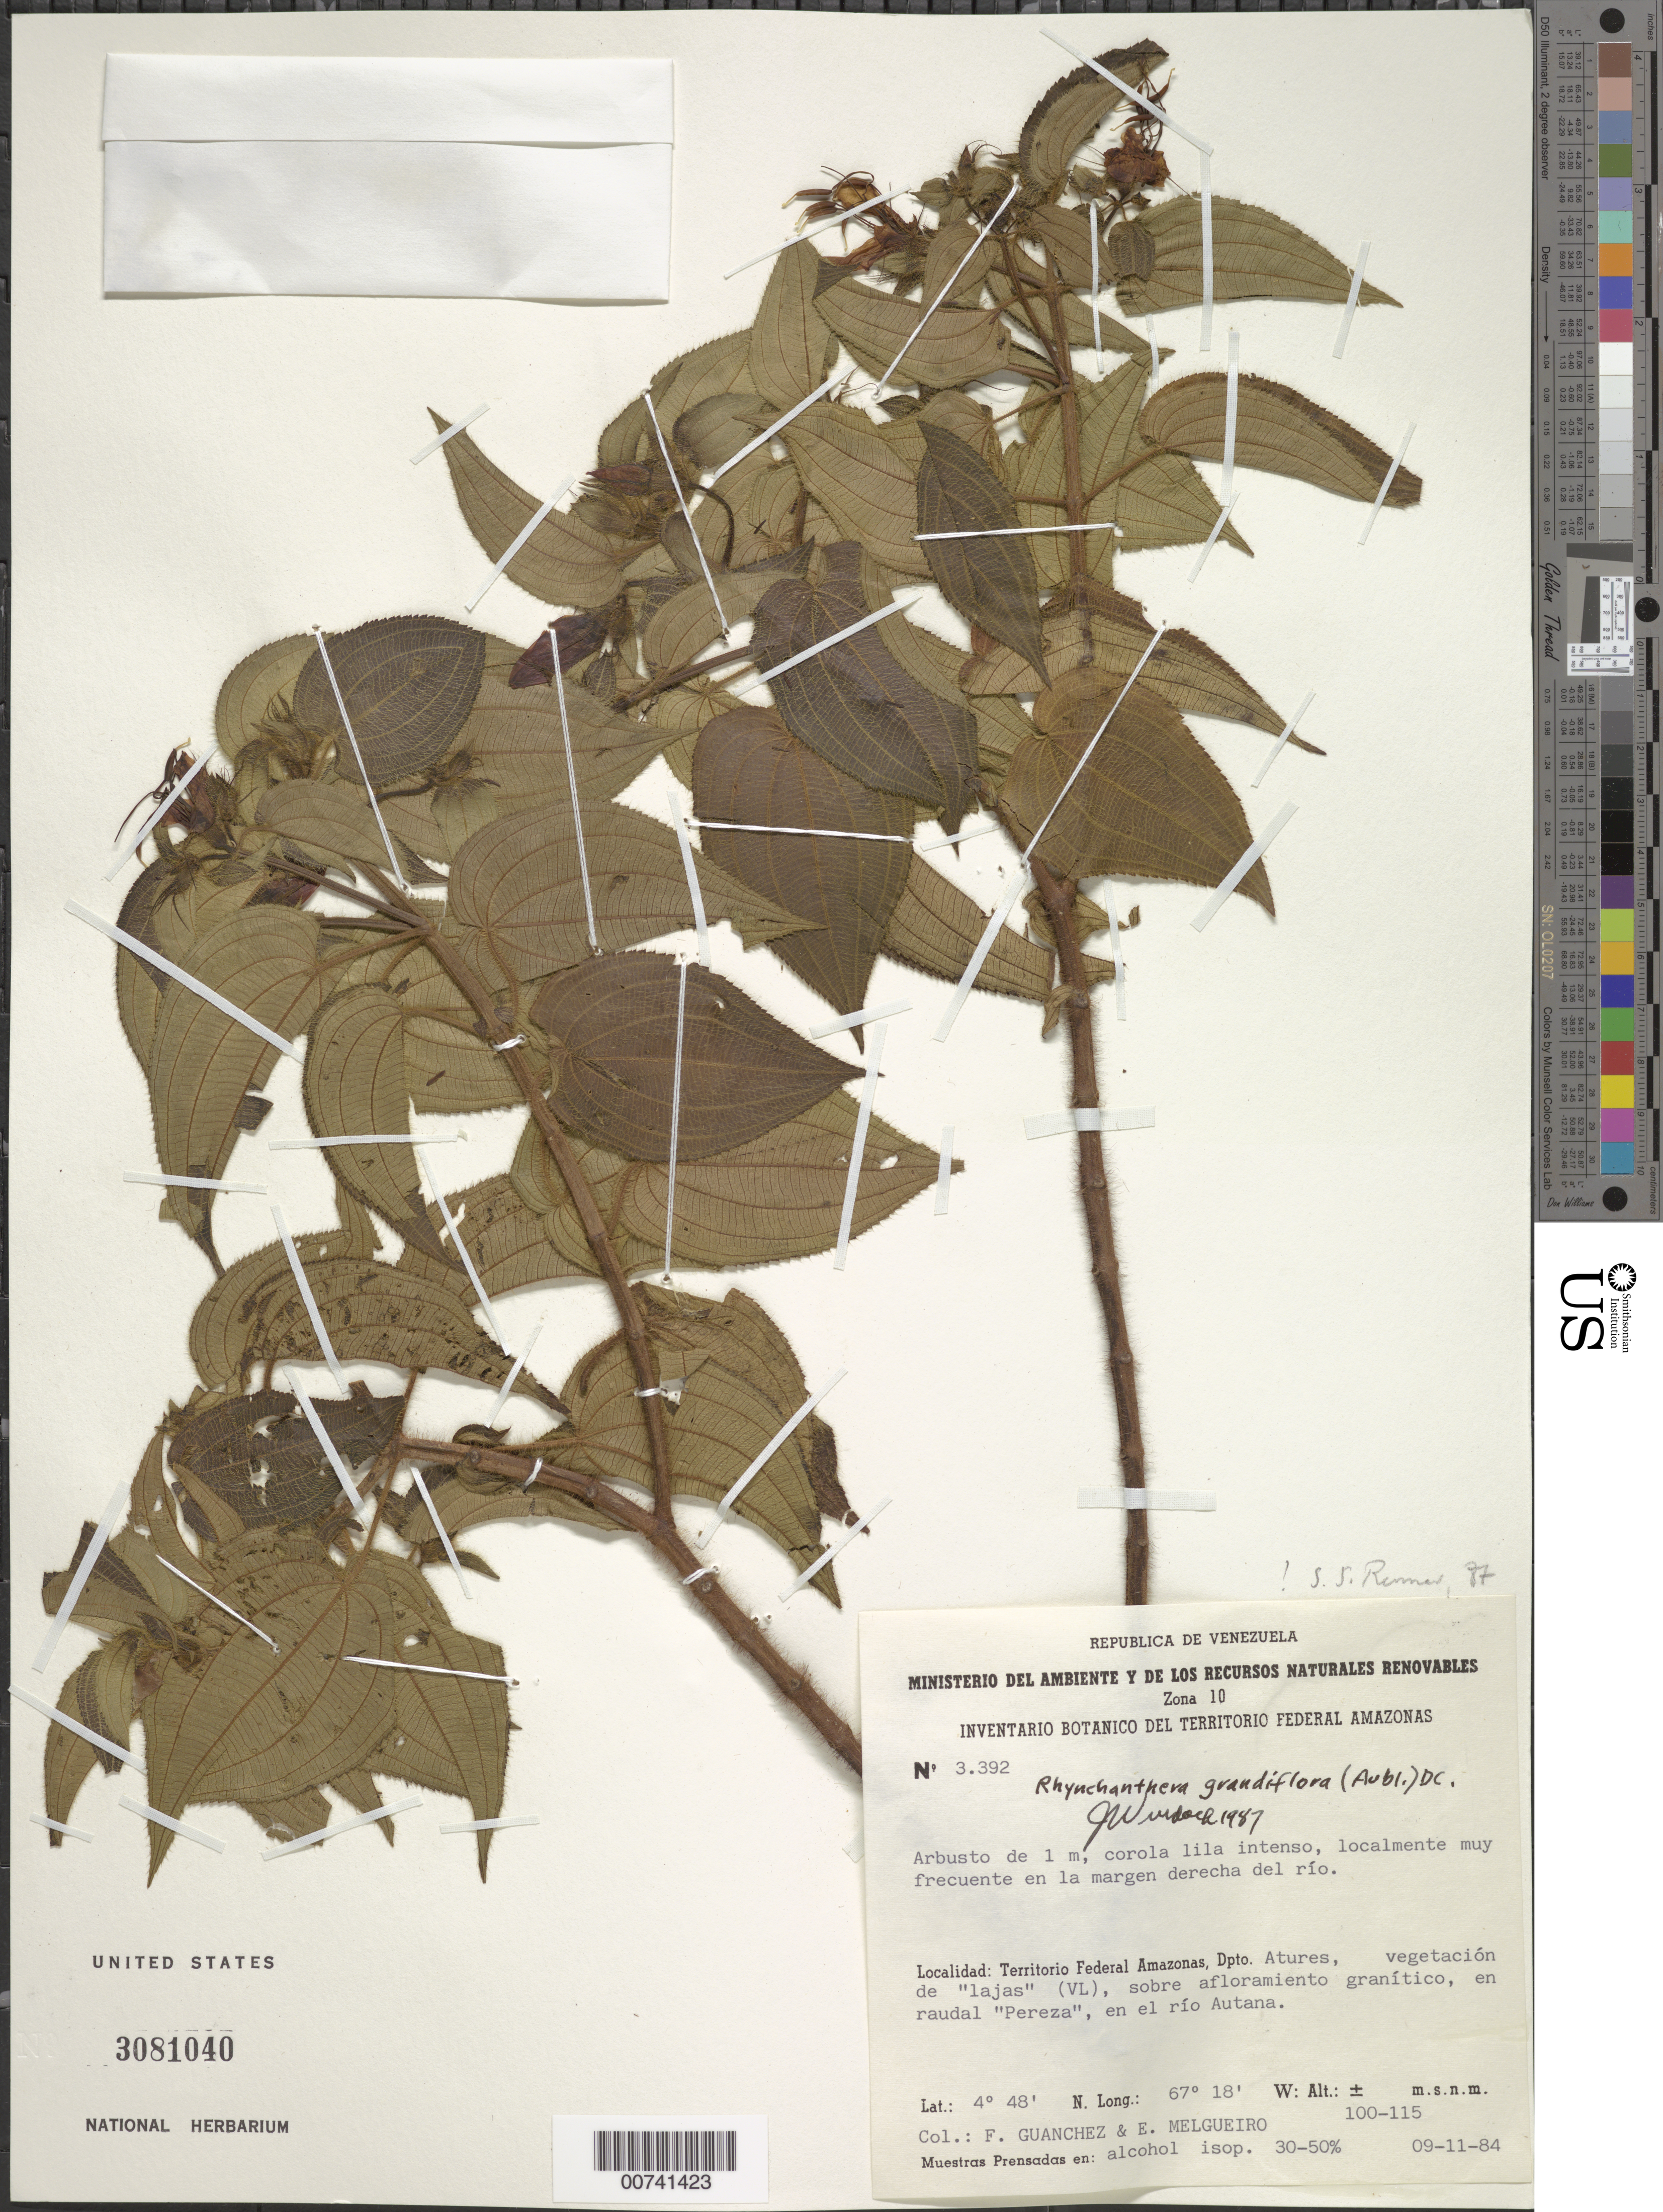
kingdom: Plantae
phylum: Tracheophyta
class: Magnoliopsida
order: Myrtales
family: Melastomataceae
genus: Rhynchanthera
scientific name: Rhynchanthera grandiflora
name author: (Aubl.) DC.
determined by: Wurdack, John J., (US), US (UNITED STATES)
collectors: F. Guánchez M.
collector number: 3392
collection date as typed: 9-Nov-84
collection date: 1984-11-09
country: Venezuela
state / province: Amazonas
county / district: Atures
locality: Río Autana, en raudal "Pereza"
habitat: Along river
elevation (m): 100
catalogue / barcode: US 3081040